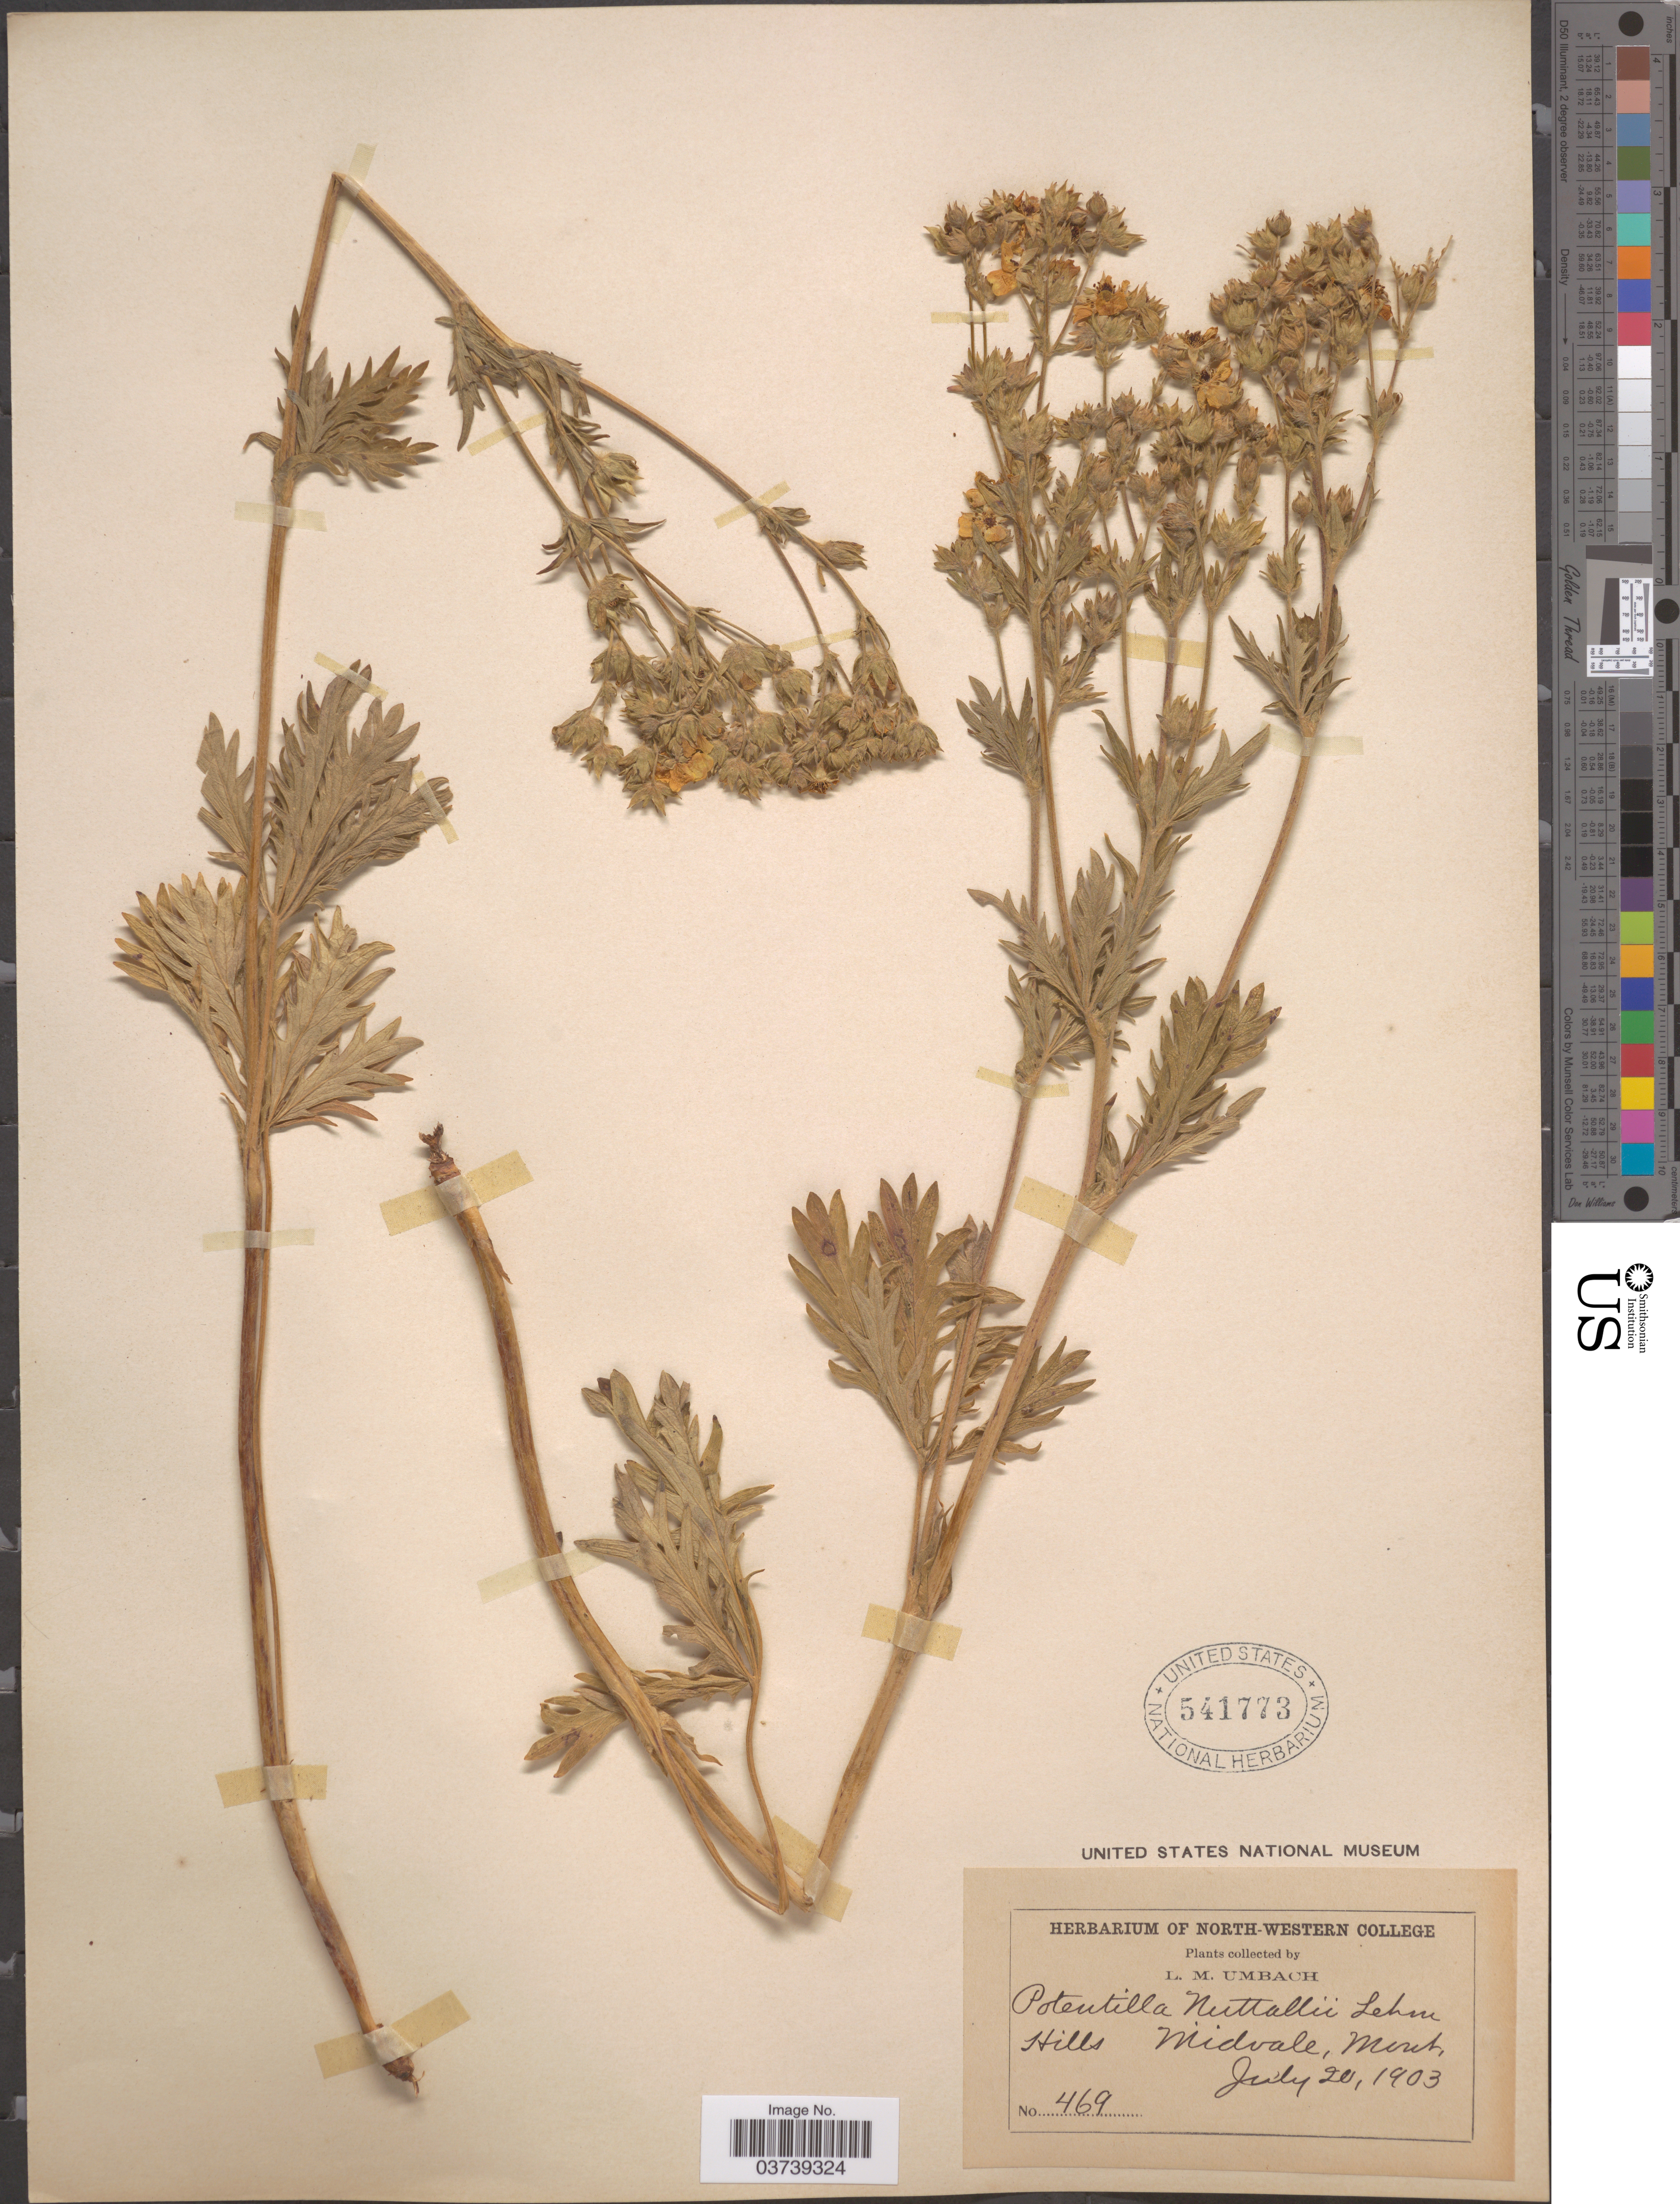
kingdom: Plantae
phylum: Tracheophyta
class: Magnoliopsida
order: Rosales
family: Rosaceae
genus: Potentilla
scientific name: Potentilla gracilis var. fastigiata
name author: (Nutt.) S. Watson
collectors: L. M. Umbach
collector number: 469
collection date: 1903-07-20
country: United States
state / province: Montana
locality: Midvale.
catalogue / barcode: US 541773